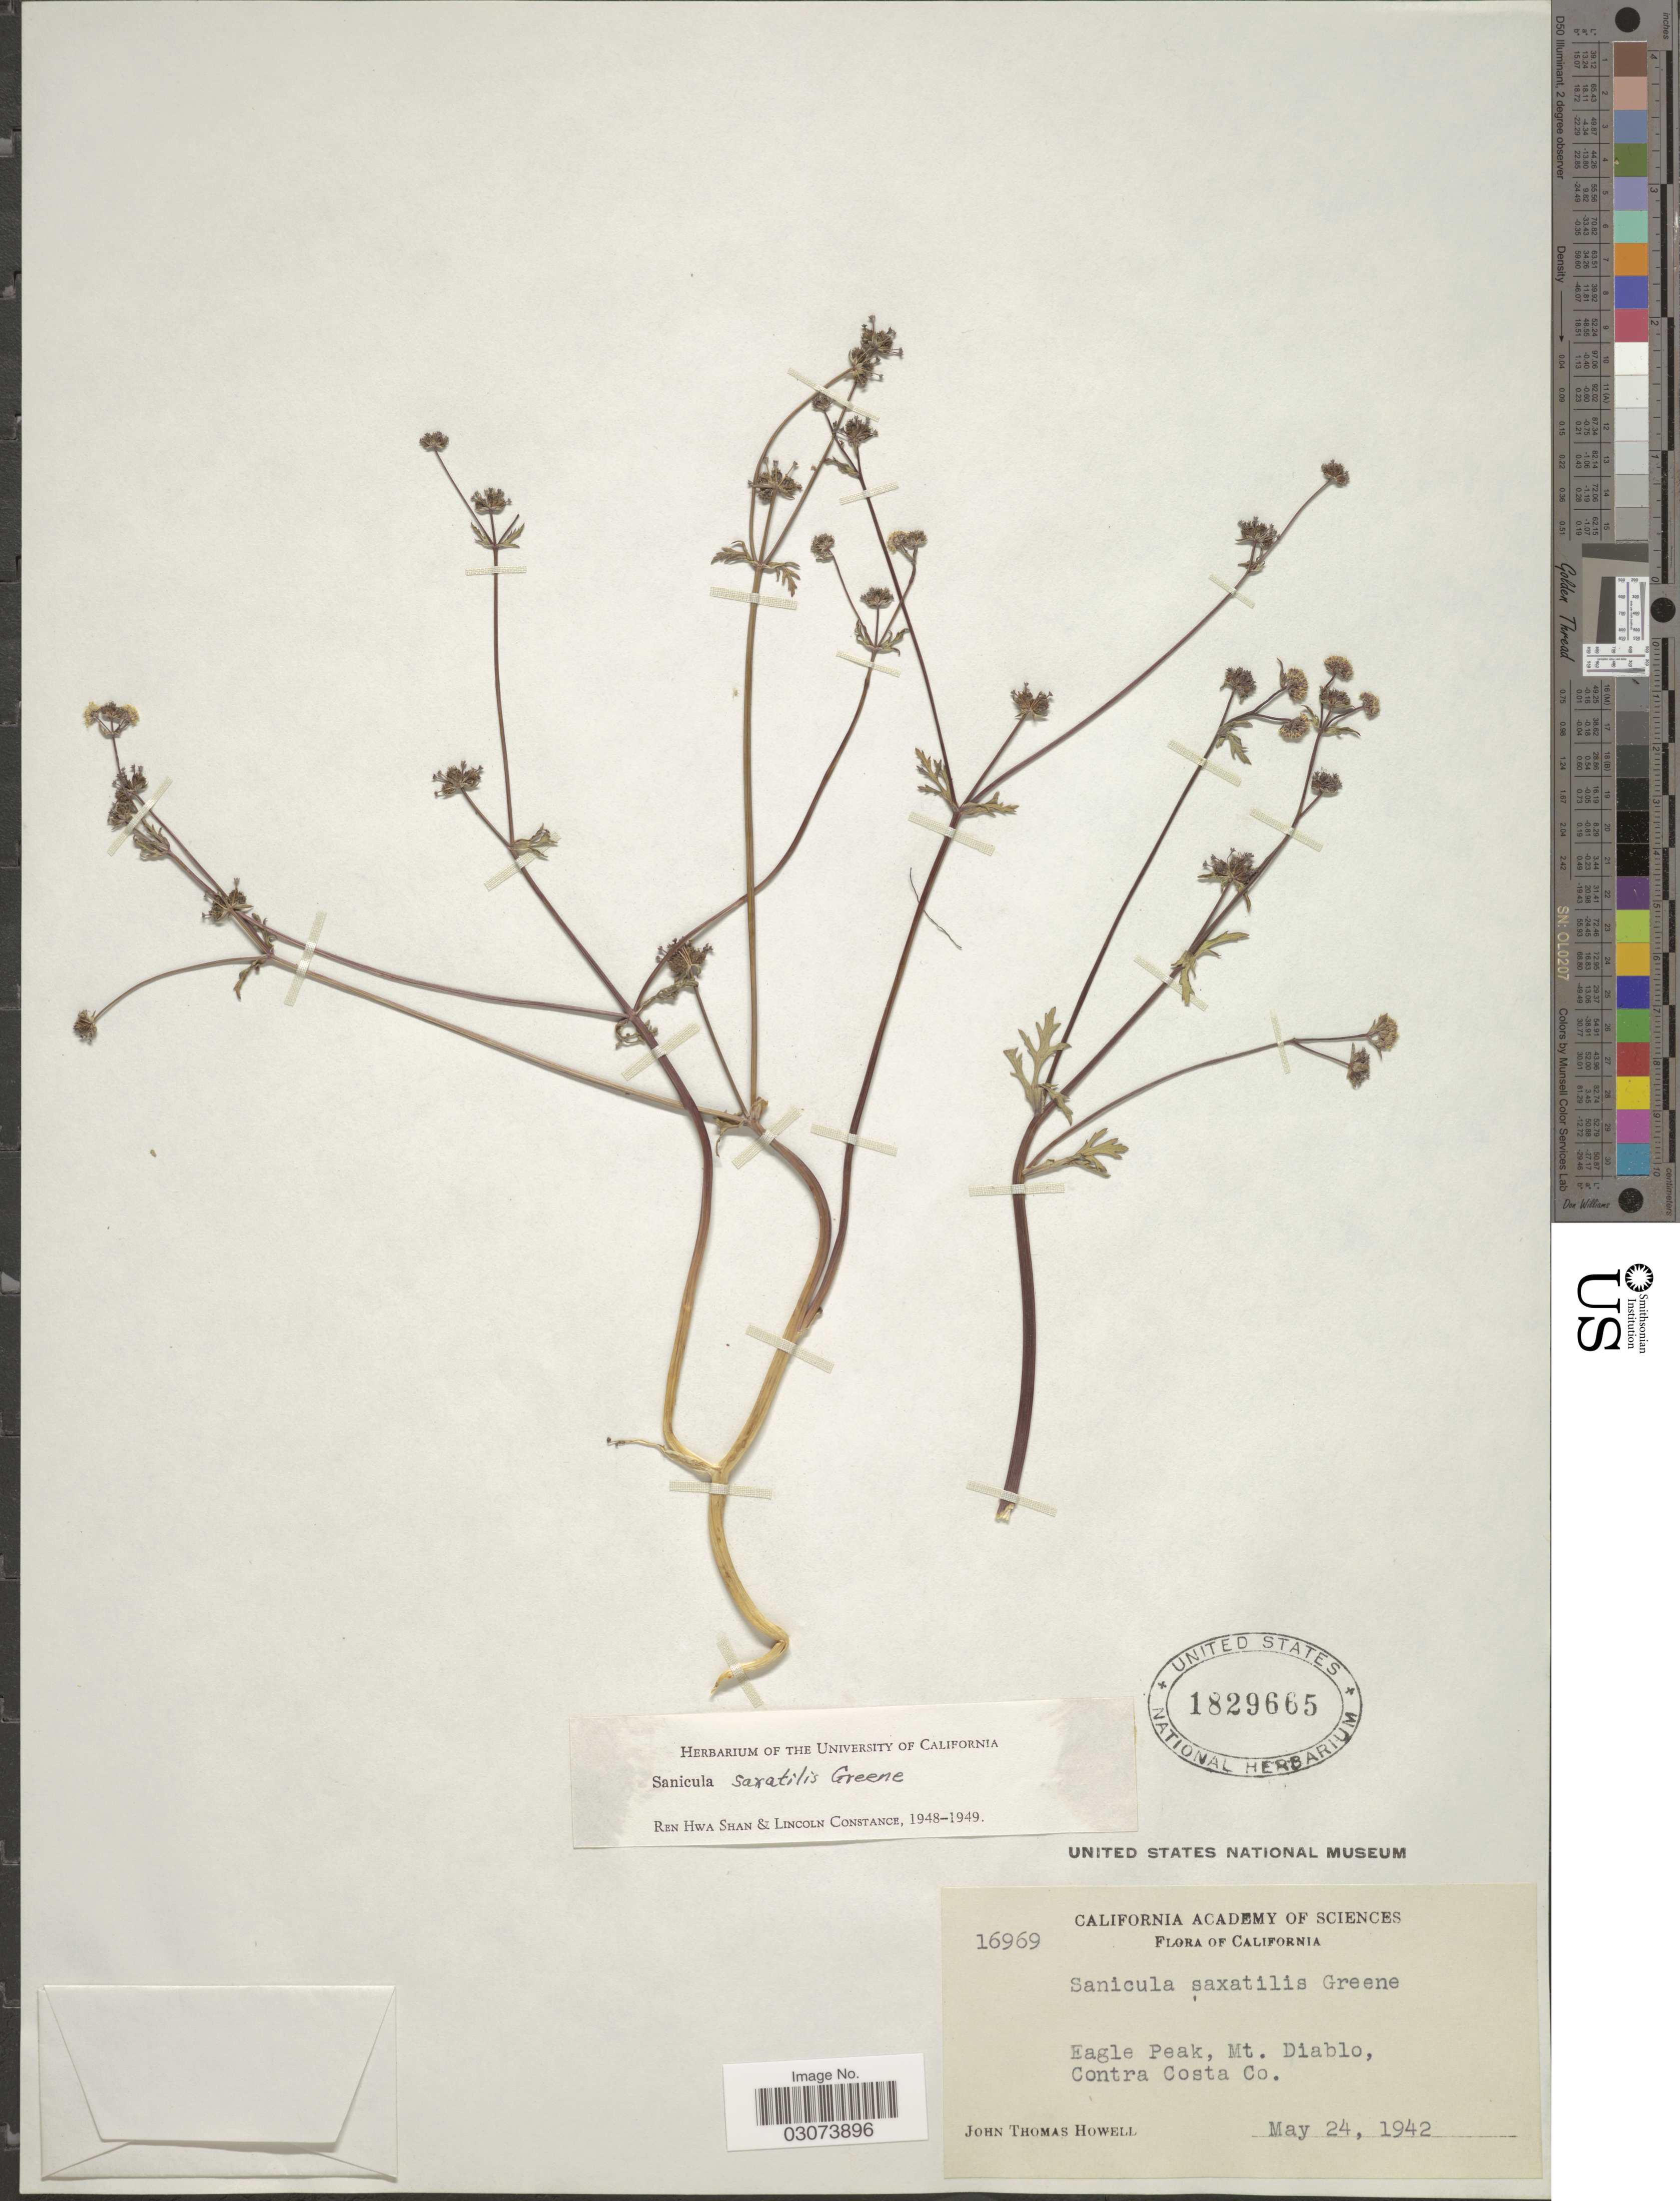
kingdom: Plantae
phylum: Tracheophyta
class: Magnoliopsida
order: Apiales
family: Apiaceae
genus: Sanicula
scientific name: Sanicula saxatilis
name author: Greene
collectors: J. T. Howell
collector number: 16969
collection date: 1942-05-24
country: United States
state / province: California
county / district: Contra Costa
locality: Eagle Peak, Mt. Diablo, Contra Costa Co.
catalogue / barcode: US 1829665